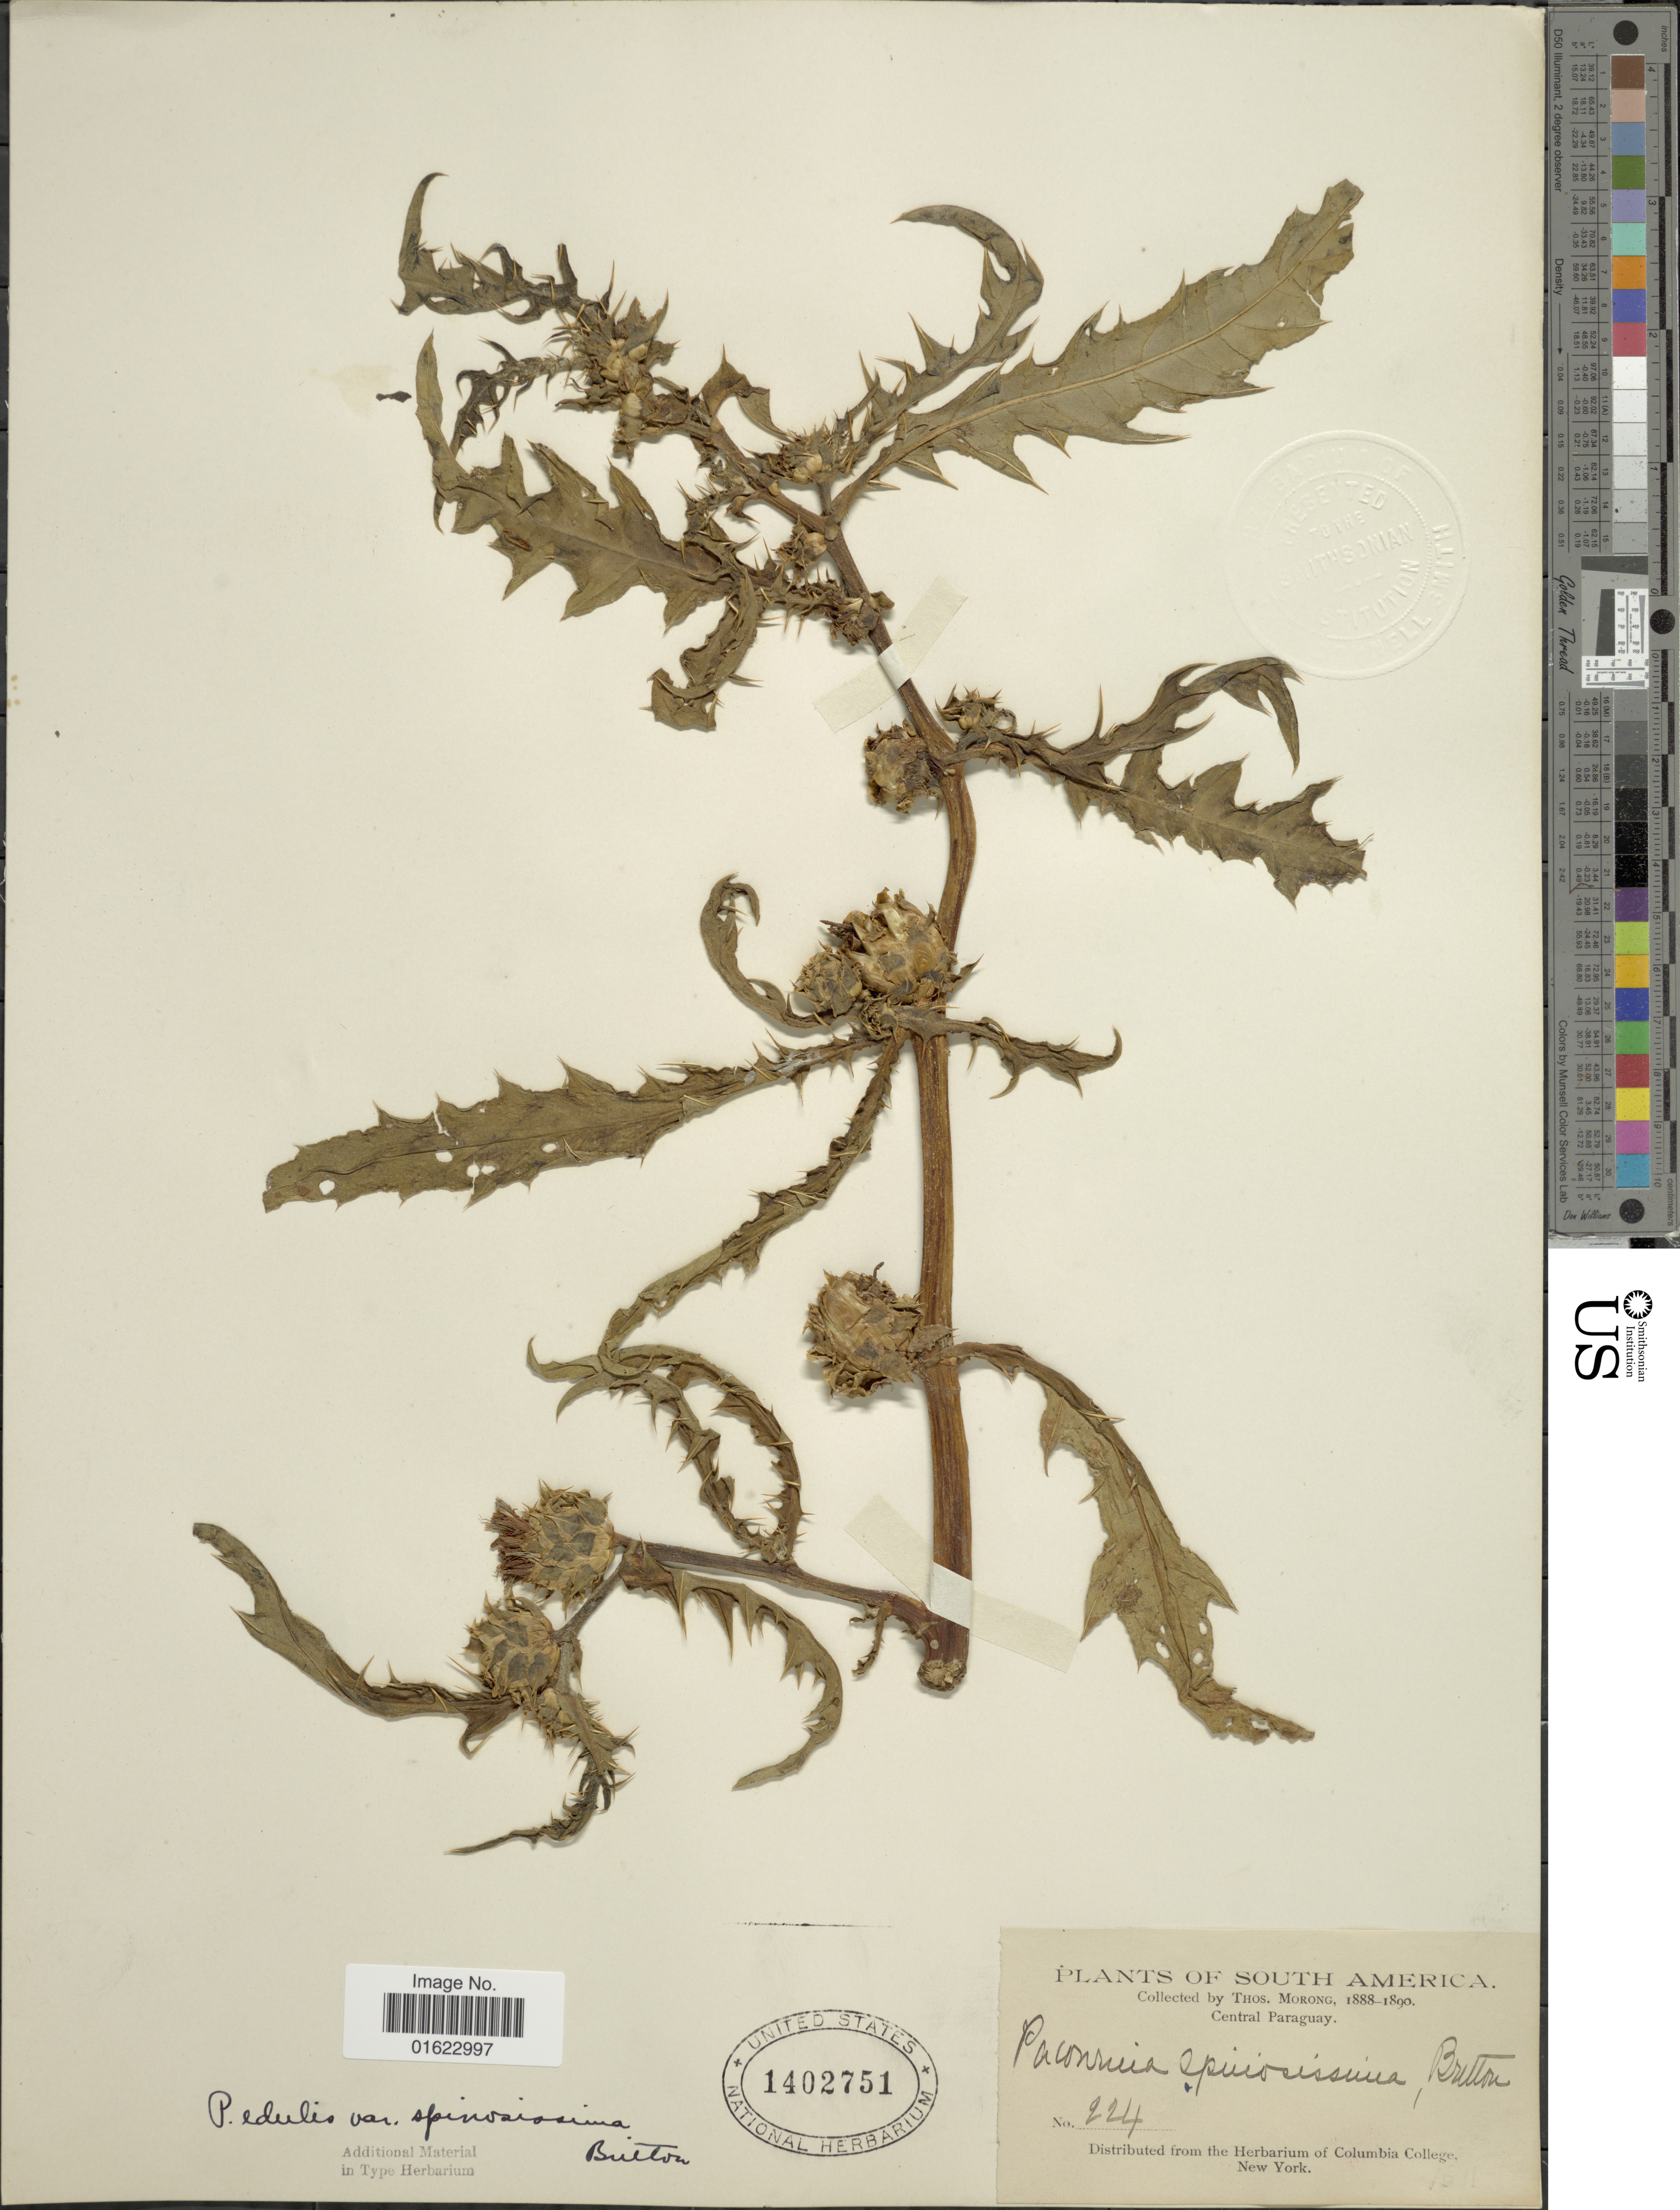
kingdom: Plantae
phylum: Tracheophyta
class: Magnoliopsida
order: Asterales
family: Asteraceae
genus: Pacourina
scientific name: Pacourina edulis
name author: Aubl.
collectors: ex herb. T. Morong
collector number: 224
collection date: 1888/1890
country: Paraguay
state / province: Central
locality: South America. Central Paraguay.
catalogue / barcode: US 1402751